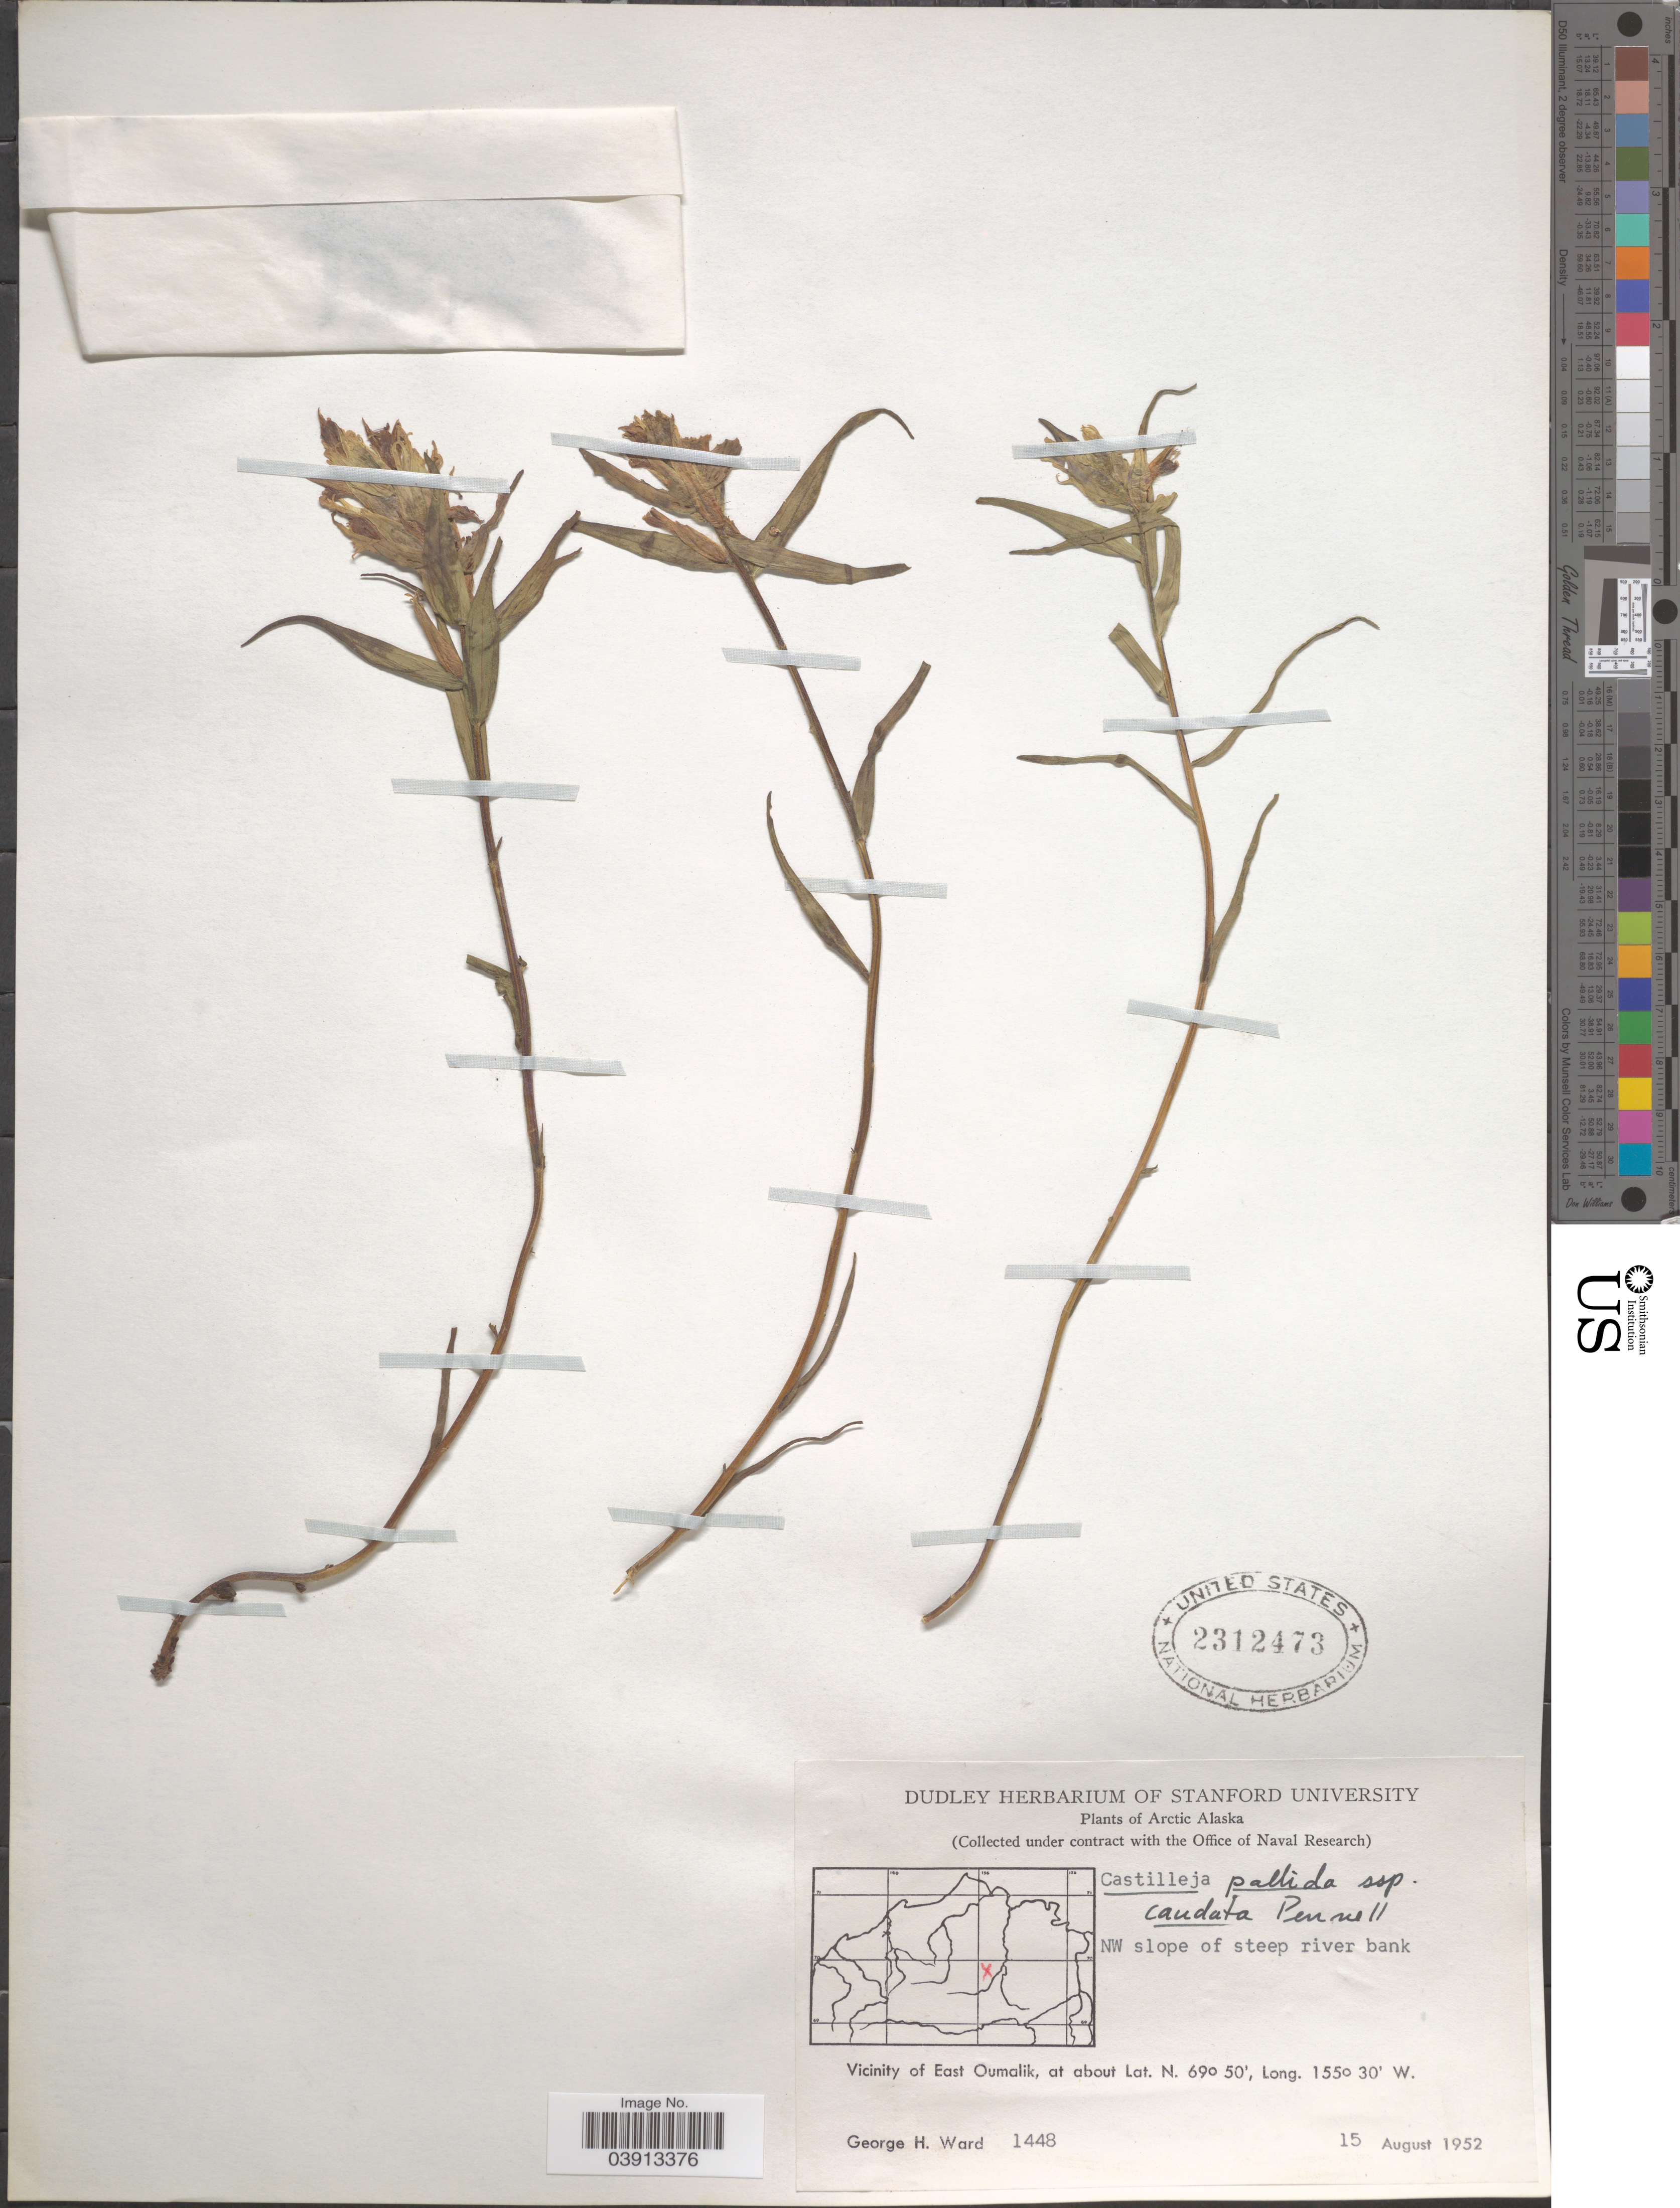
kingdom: Plantae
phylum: Tracheophyta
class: Magnoliopsida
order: Lamiales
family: Orobanchaceae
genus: Castilleja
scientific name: Castilleja pallida subsp. mexiae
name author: Pennell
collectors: G. H. Ward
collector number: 1448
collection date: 1952-08-15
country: United States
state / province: Alaska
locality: Arctic Alaska. NW slope of steep river bank. Vicinity of East Oumalik.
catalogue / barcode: US 2312473